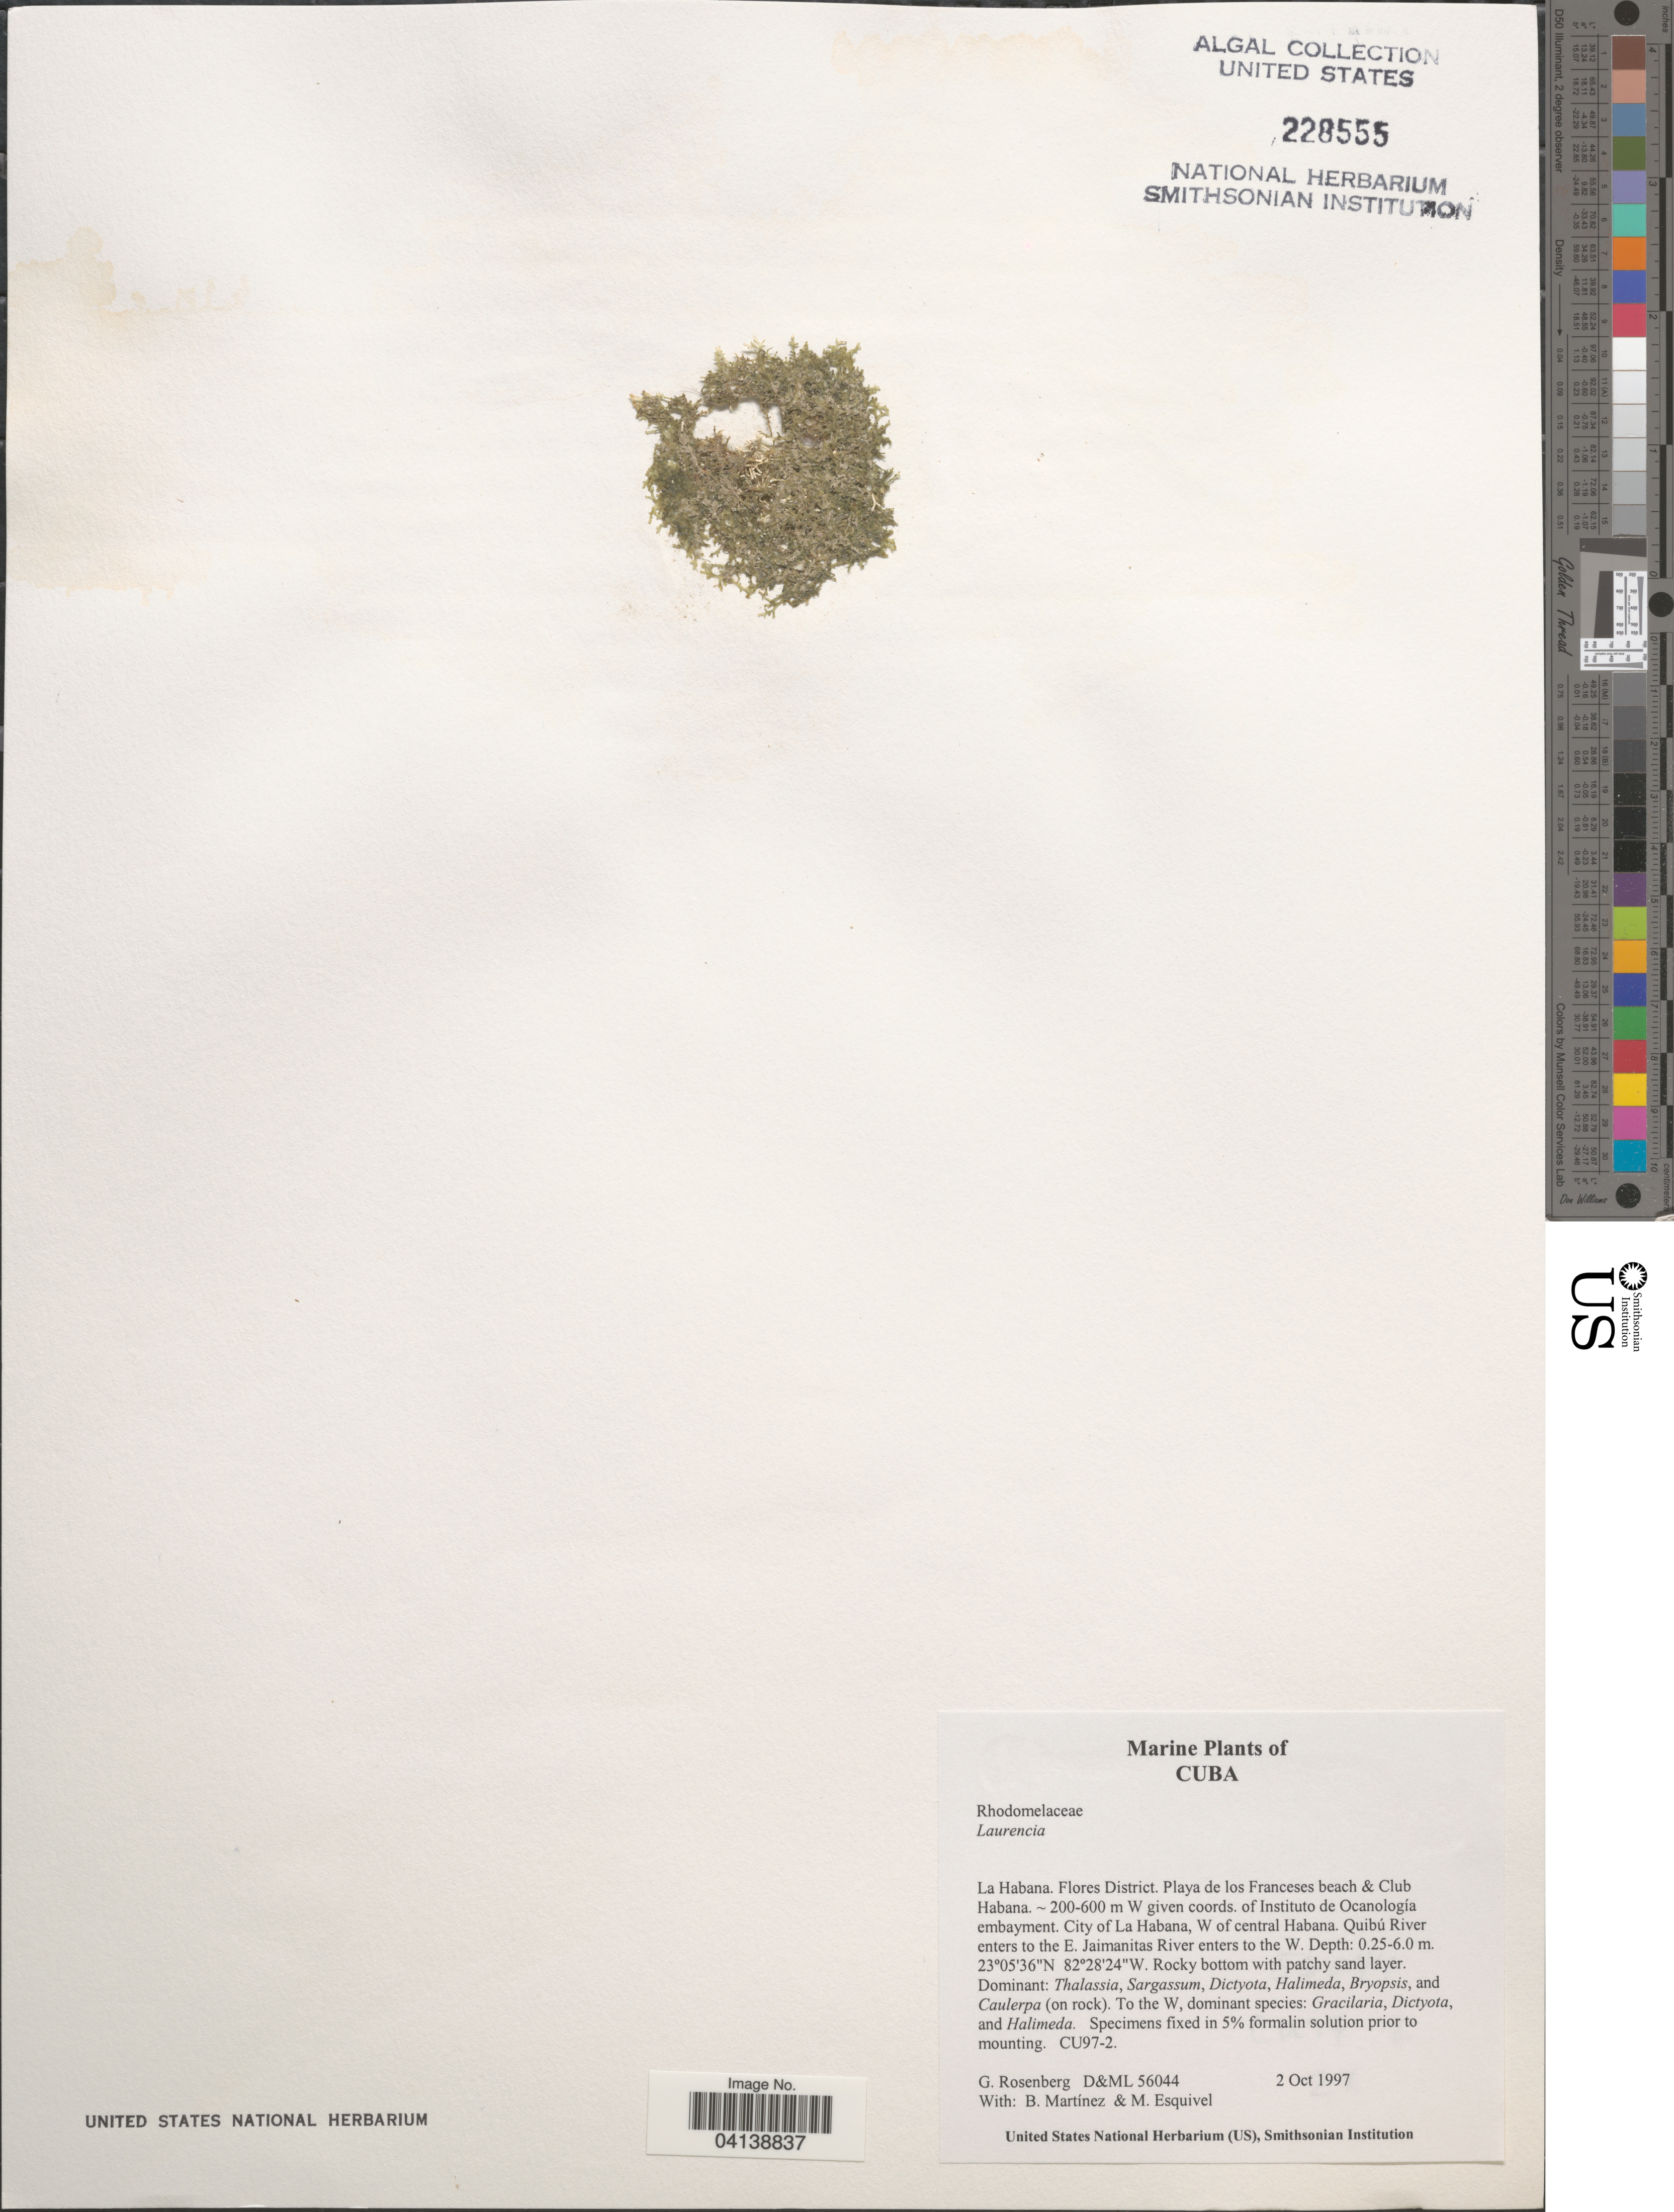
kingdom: Plantae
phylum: Rhodophyta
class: Florideophyceae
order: Ceramiales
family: Rhodomelaceae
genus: Laurencia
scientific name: Laurencia sp.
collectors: G. Rosenberg, B. Martinez & M. Esquivel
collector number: D&ML56044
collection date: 1997-10-02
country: Cuba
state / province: La Habana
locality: Flores District. Playa de los Franceses beach & Club Habana. W given coords. of Instituto de Oceanología embayment. City of La Habana, W of central Havana. Quibú River enters to the E. Jaimanitas River enters to the W.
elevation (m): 200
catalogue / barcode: US 228555